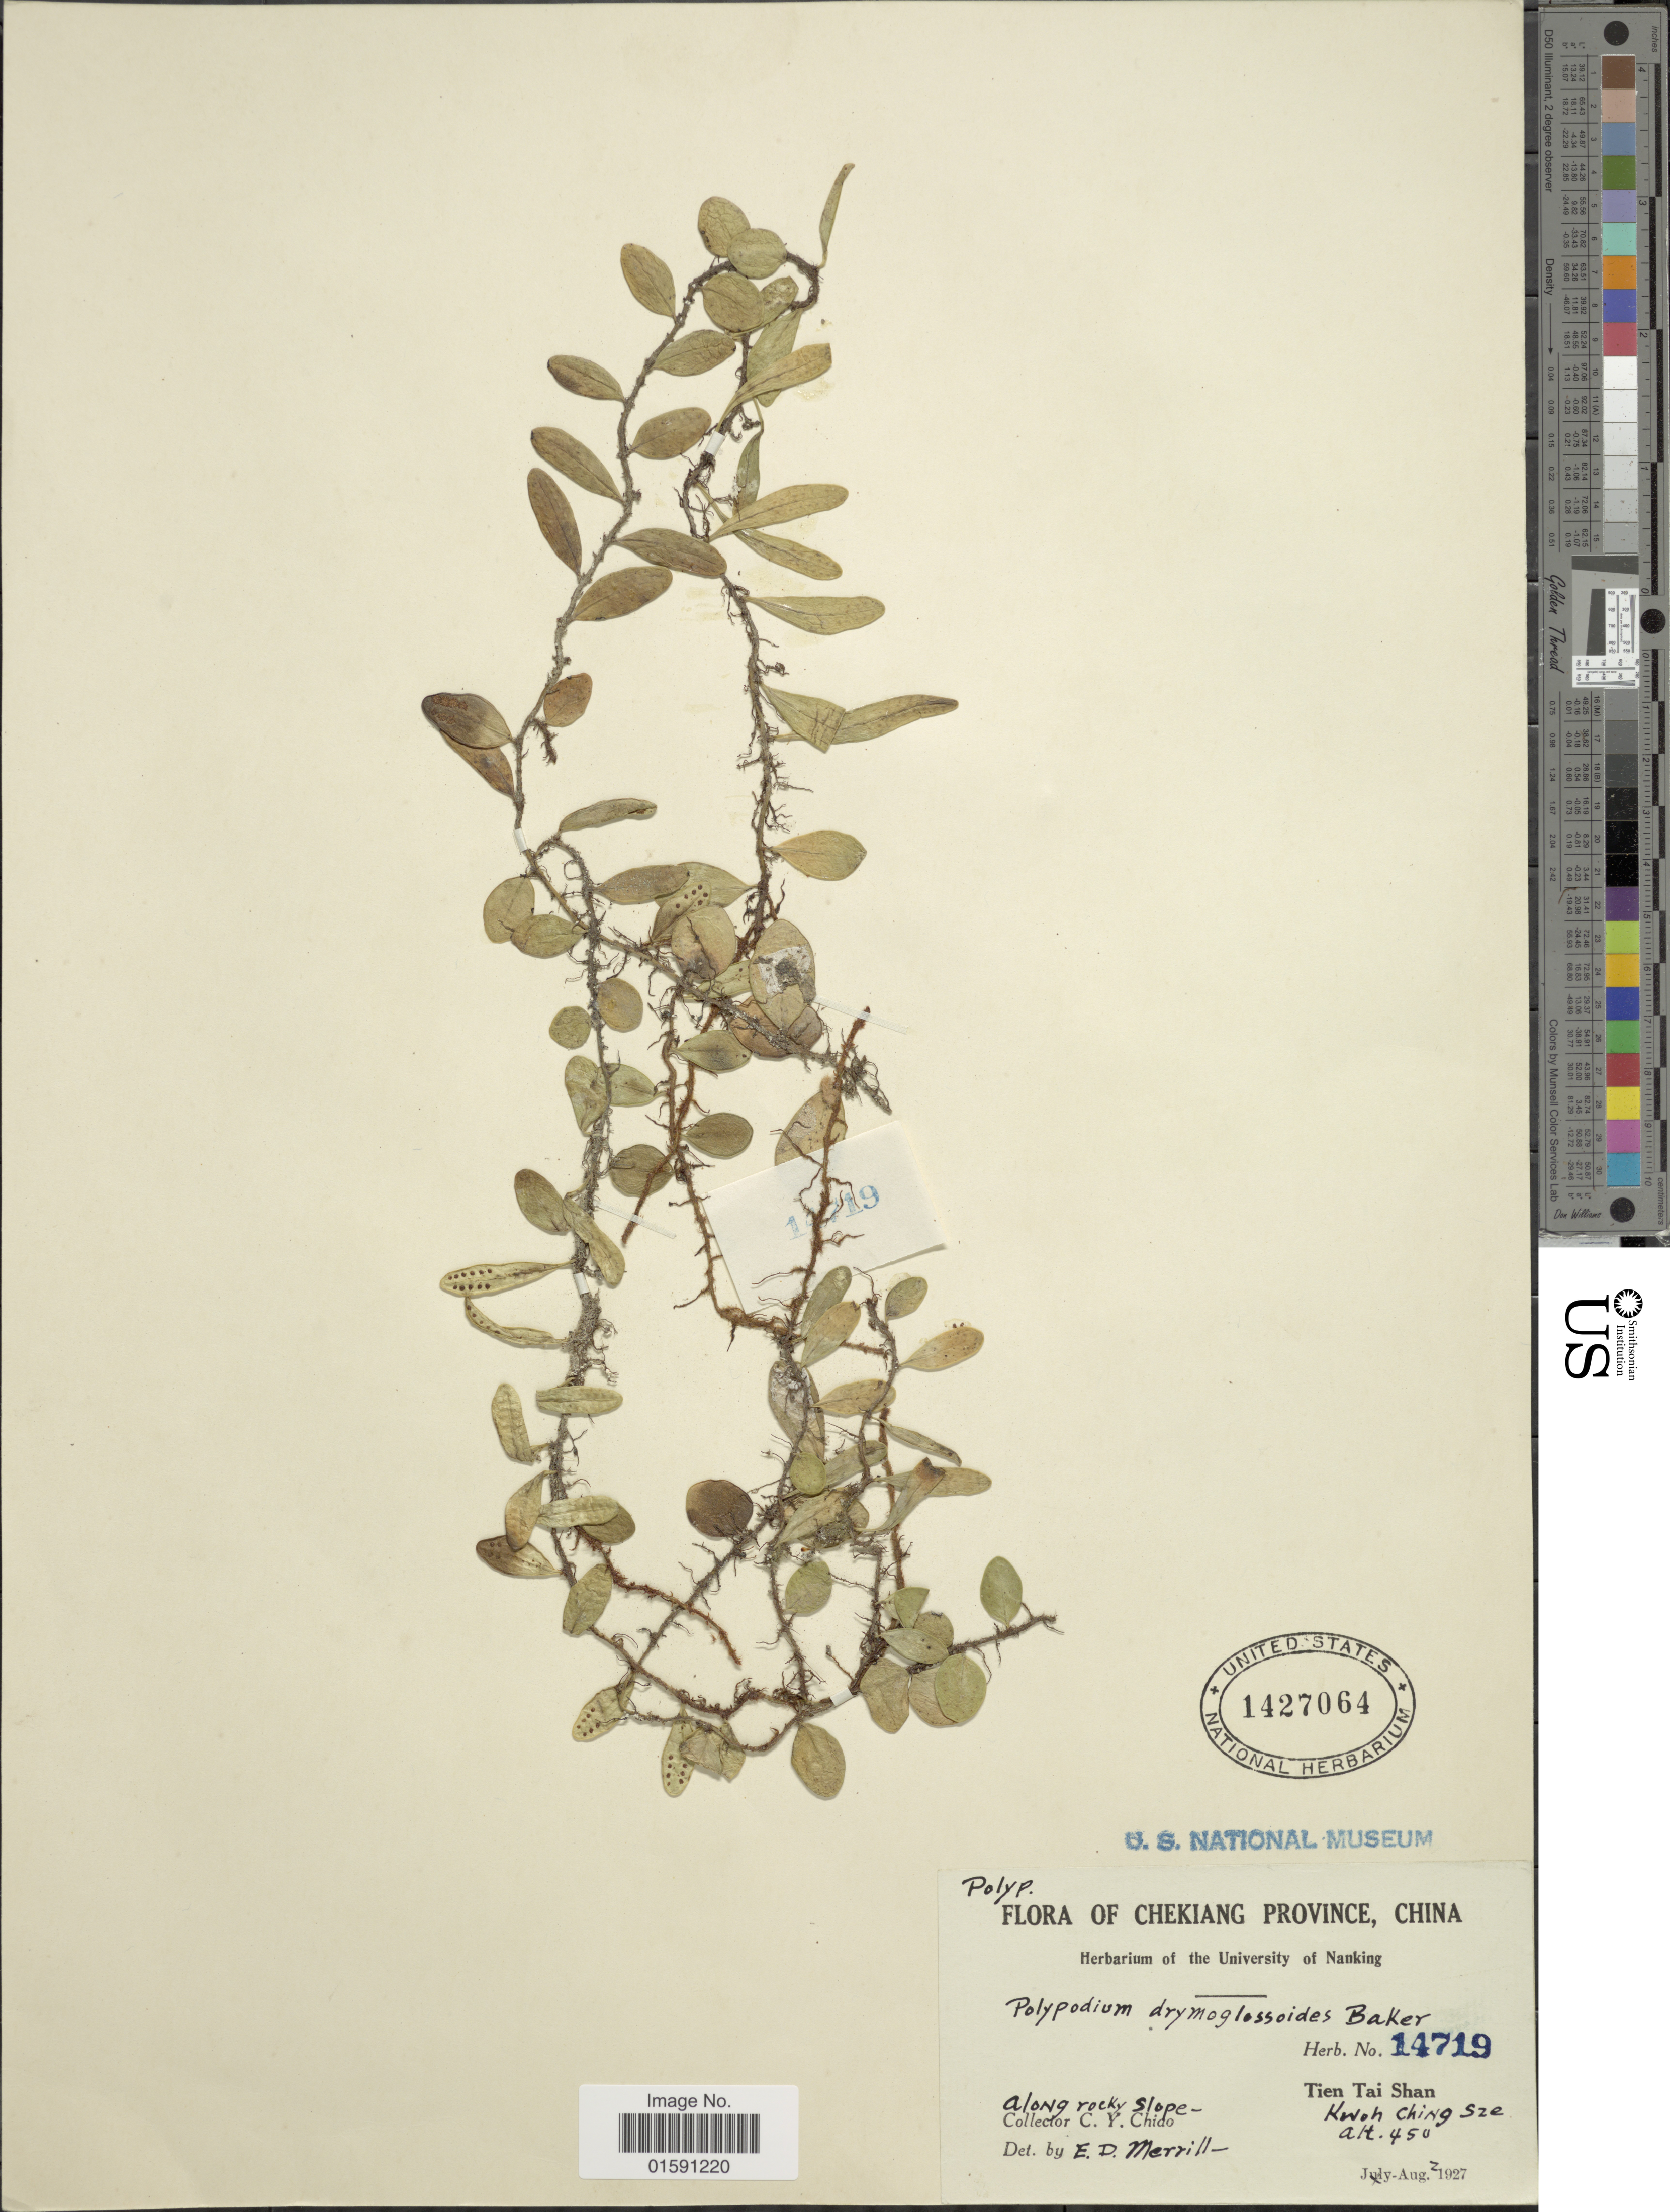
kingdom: Plantae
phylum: Tracheophyta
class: Polypodiopsida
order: Polypodiales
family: Polypodiaceae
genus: Selliguea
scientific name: Selliguea drymoglossoides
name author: (Baker)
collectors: C. Y. Chiao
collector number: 14719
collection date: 1927-08-02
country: China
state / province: Zhejiang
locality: Chekiang Province, China. Along rocky slope. Tien Tai Shan, Kwoh Ching Sze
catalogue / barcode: US 1427064